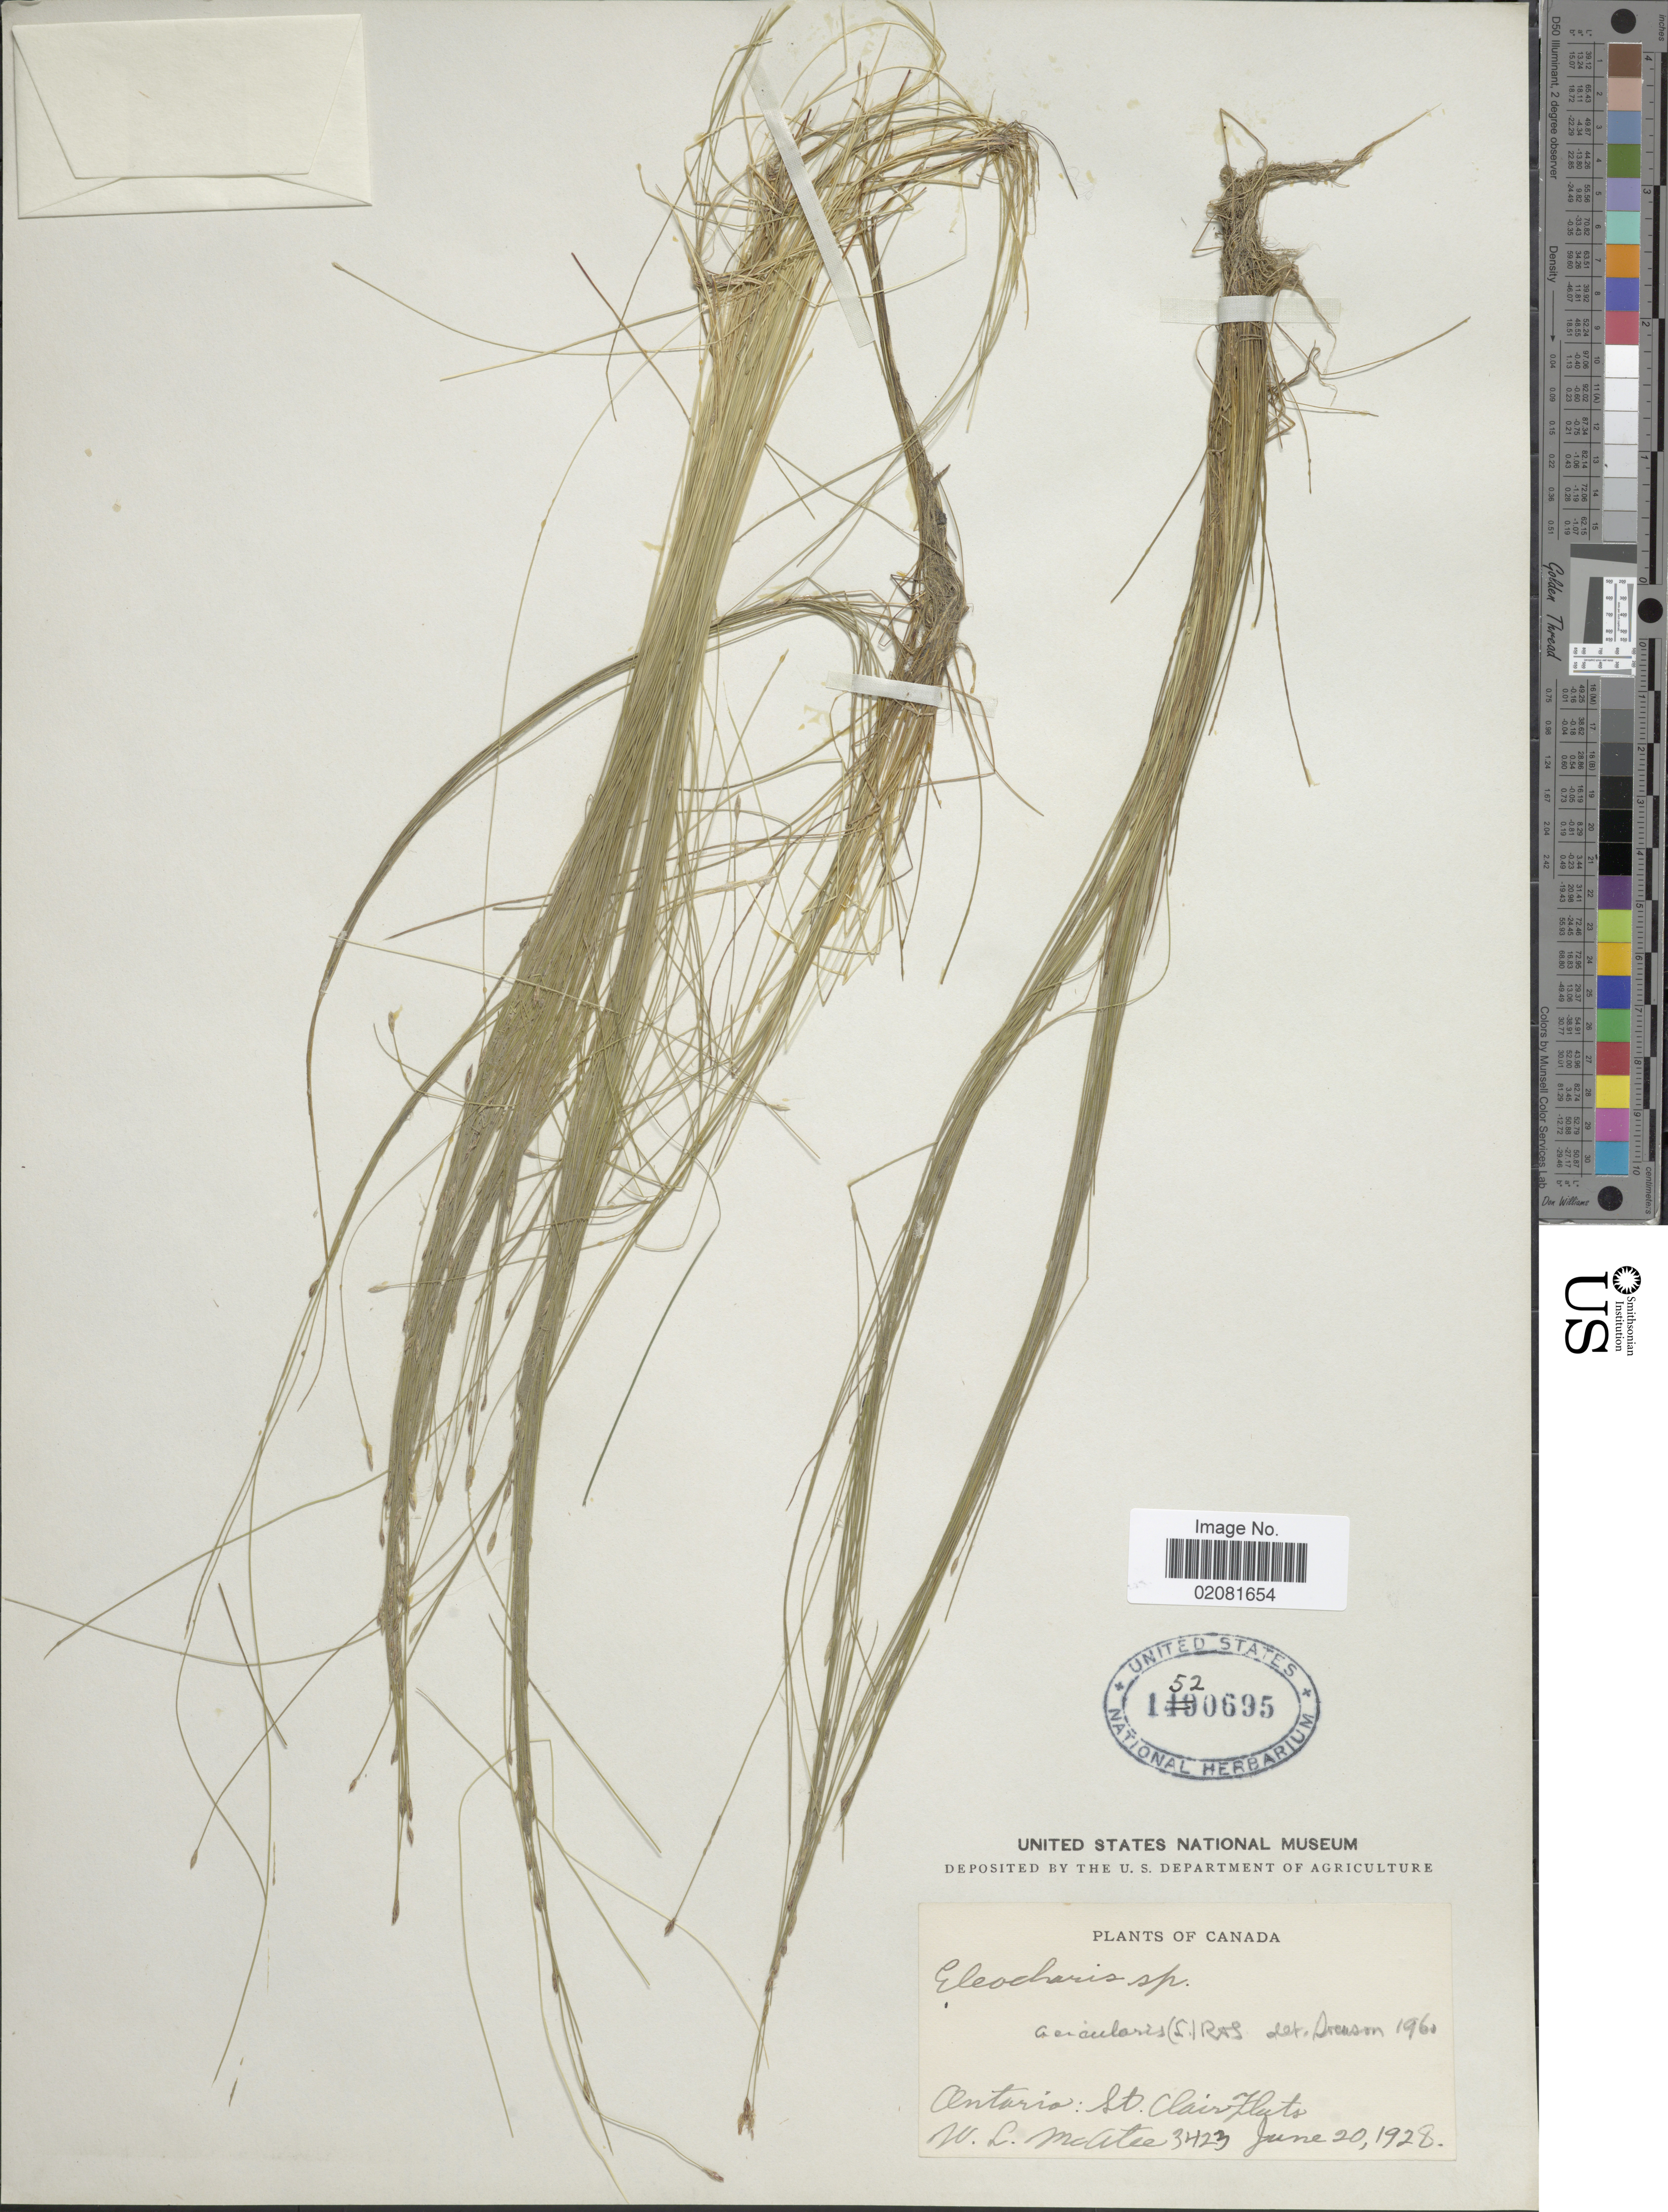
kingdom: Plantae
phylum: Tracheophyta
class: Liliopsida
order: Poales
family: Cyperaceae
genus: Eleocharis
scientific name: Eleocharis acicularis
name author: (L.) Roem. & Schult.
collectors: W. McAtee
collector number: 3423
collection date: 1928-06-20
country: Canada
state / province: Ontario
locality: St. Clair Fluts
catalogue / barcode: US 1520695